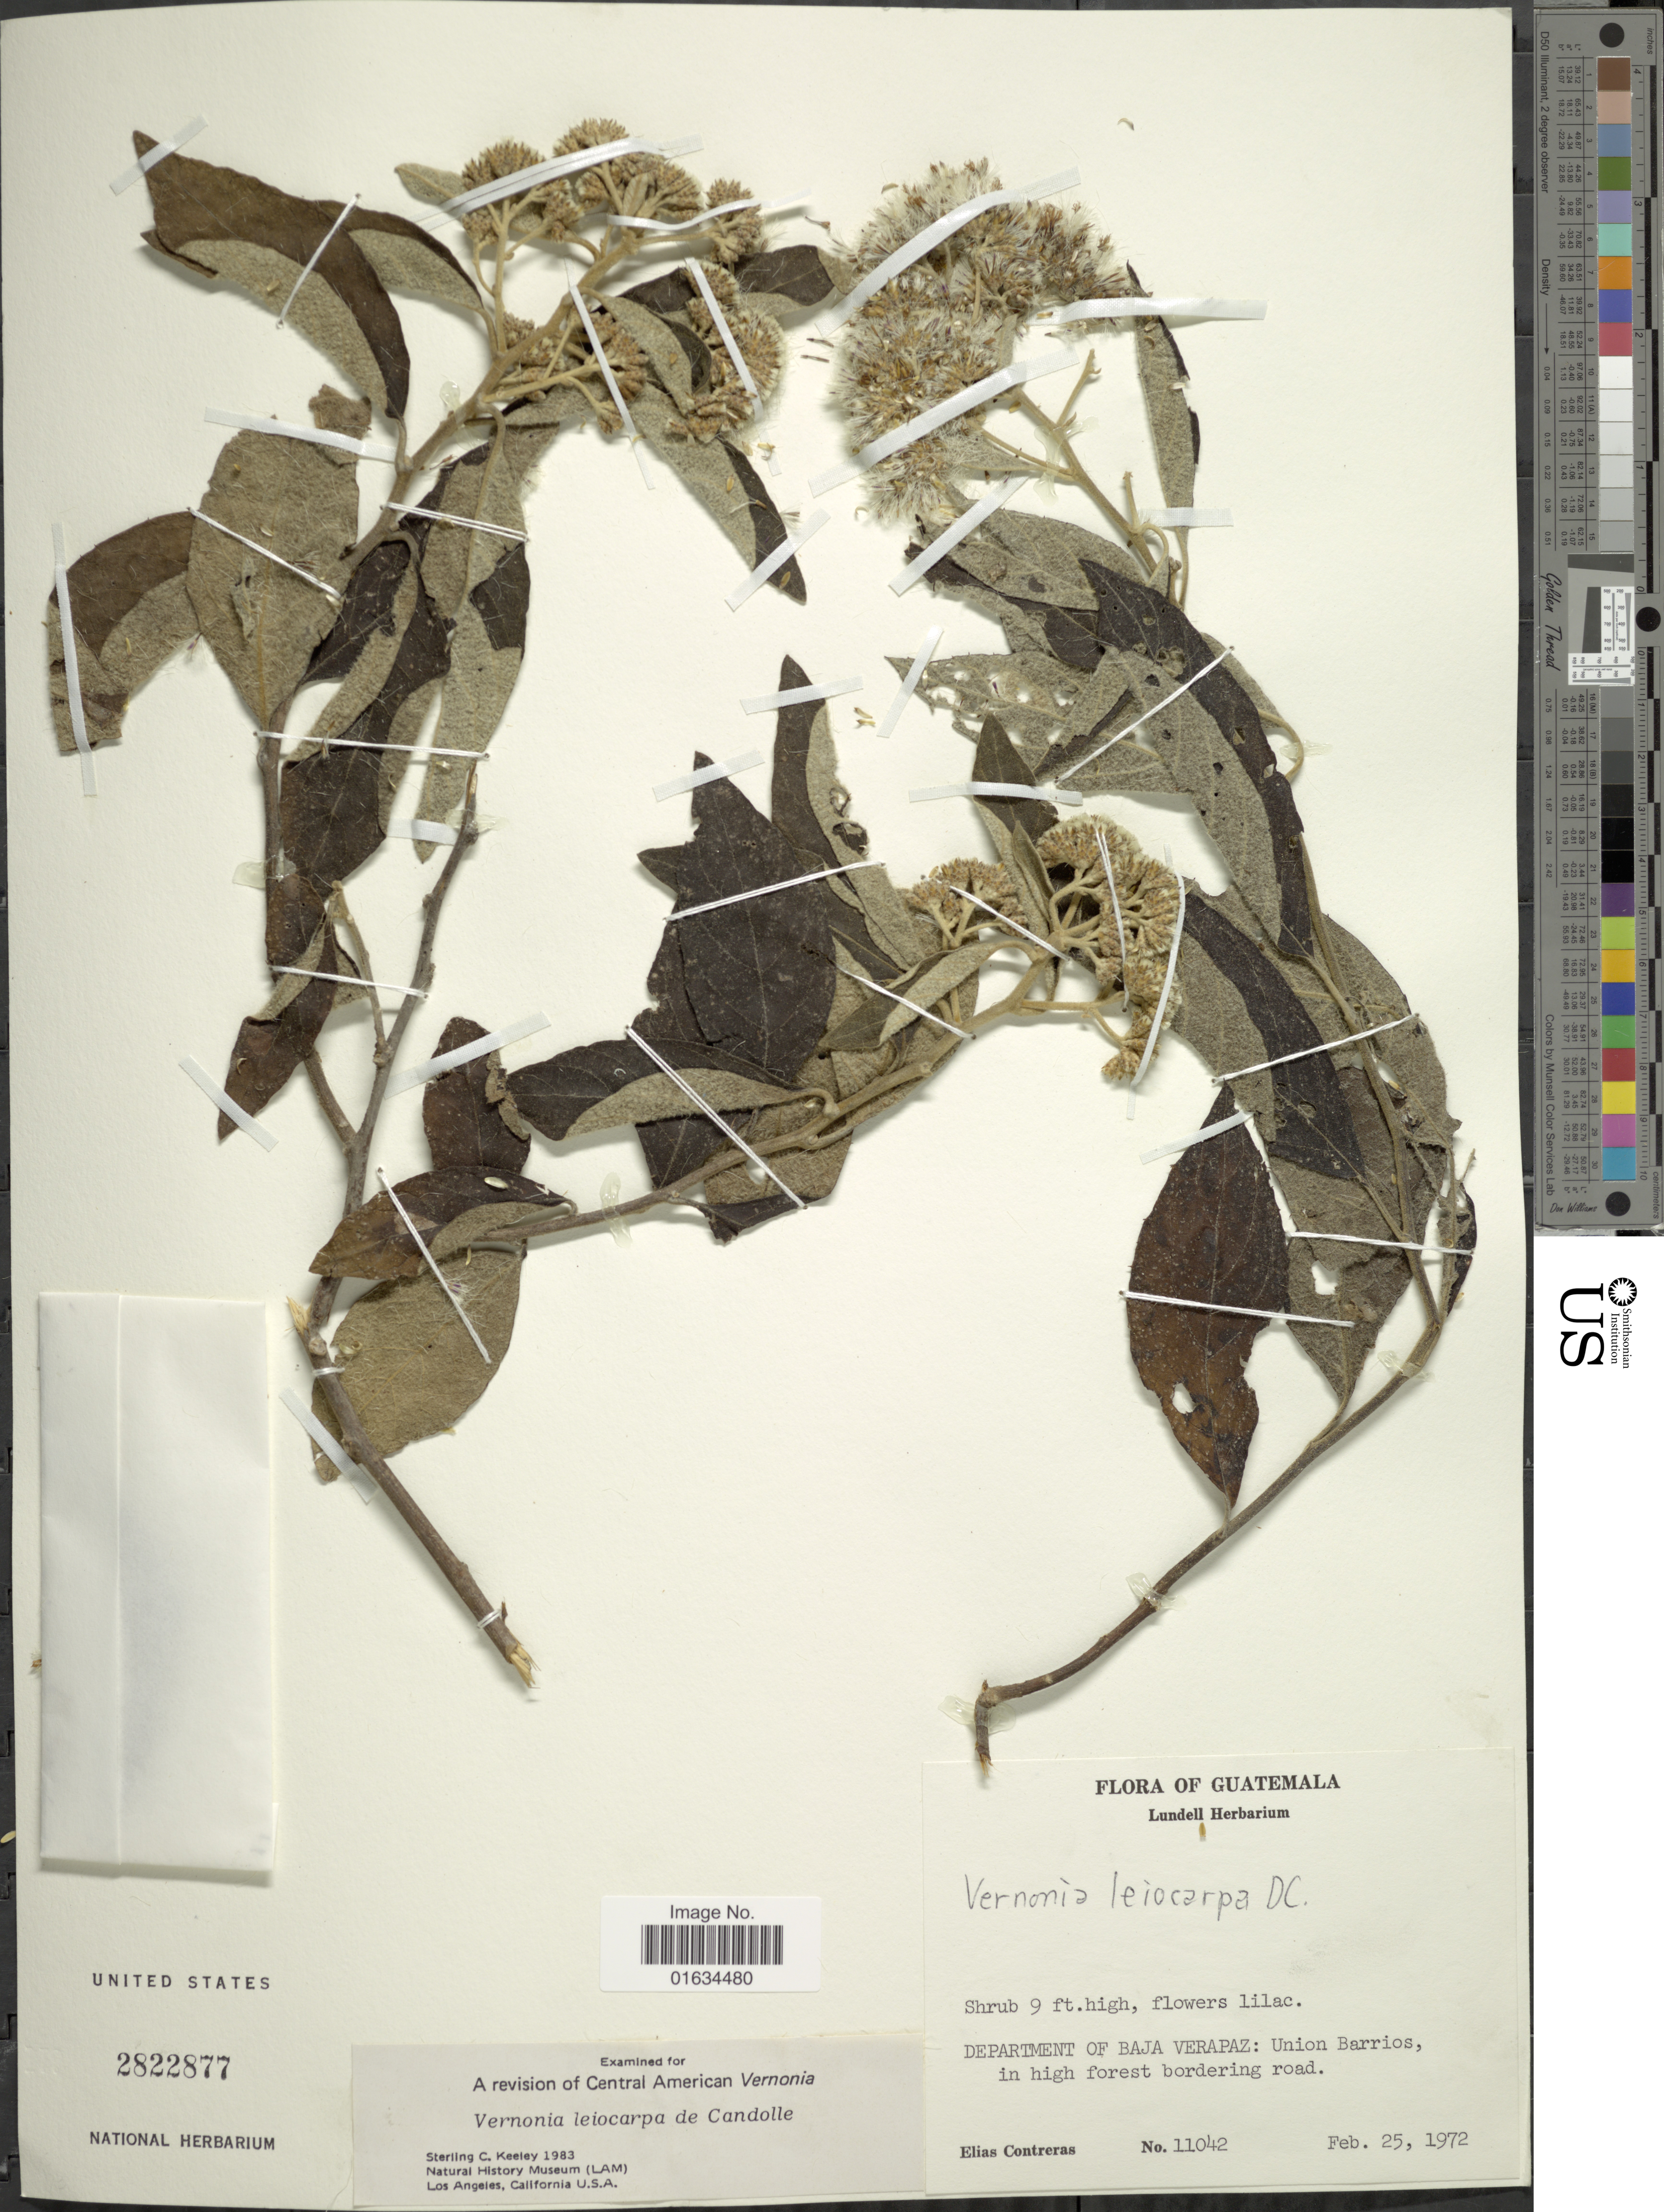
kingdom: Plantae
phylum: Tracheophyta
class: Magnoliopsida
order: Asterales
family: Asteraceae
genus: Eremosis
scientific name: Eremosis leiocarpa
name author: (DC.) Gleason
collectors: E. Contreras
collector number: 11042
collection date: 1972-02-25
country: Guatemala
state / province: Baja Verapaz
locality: Department of Baja Verapaz: Union Barrios, in high forest bordering road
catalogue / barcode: US 2822877